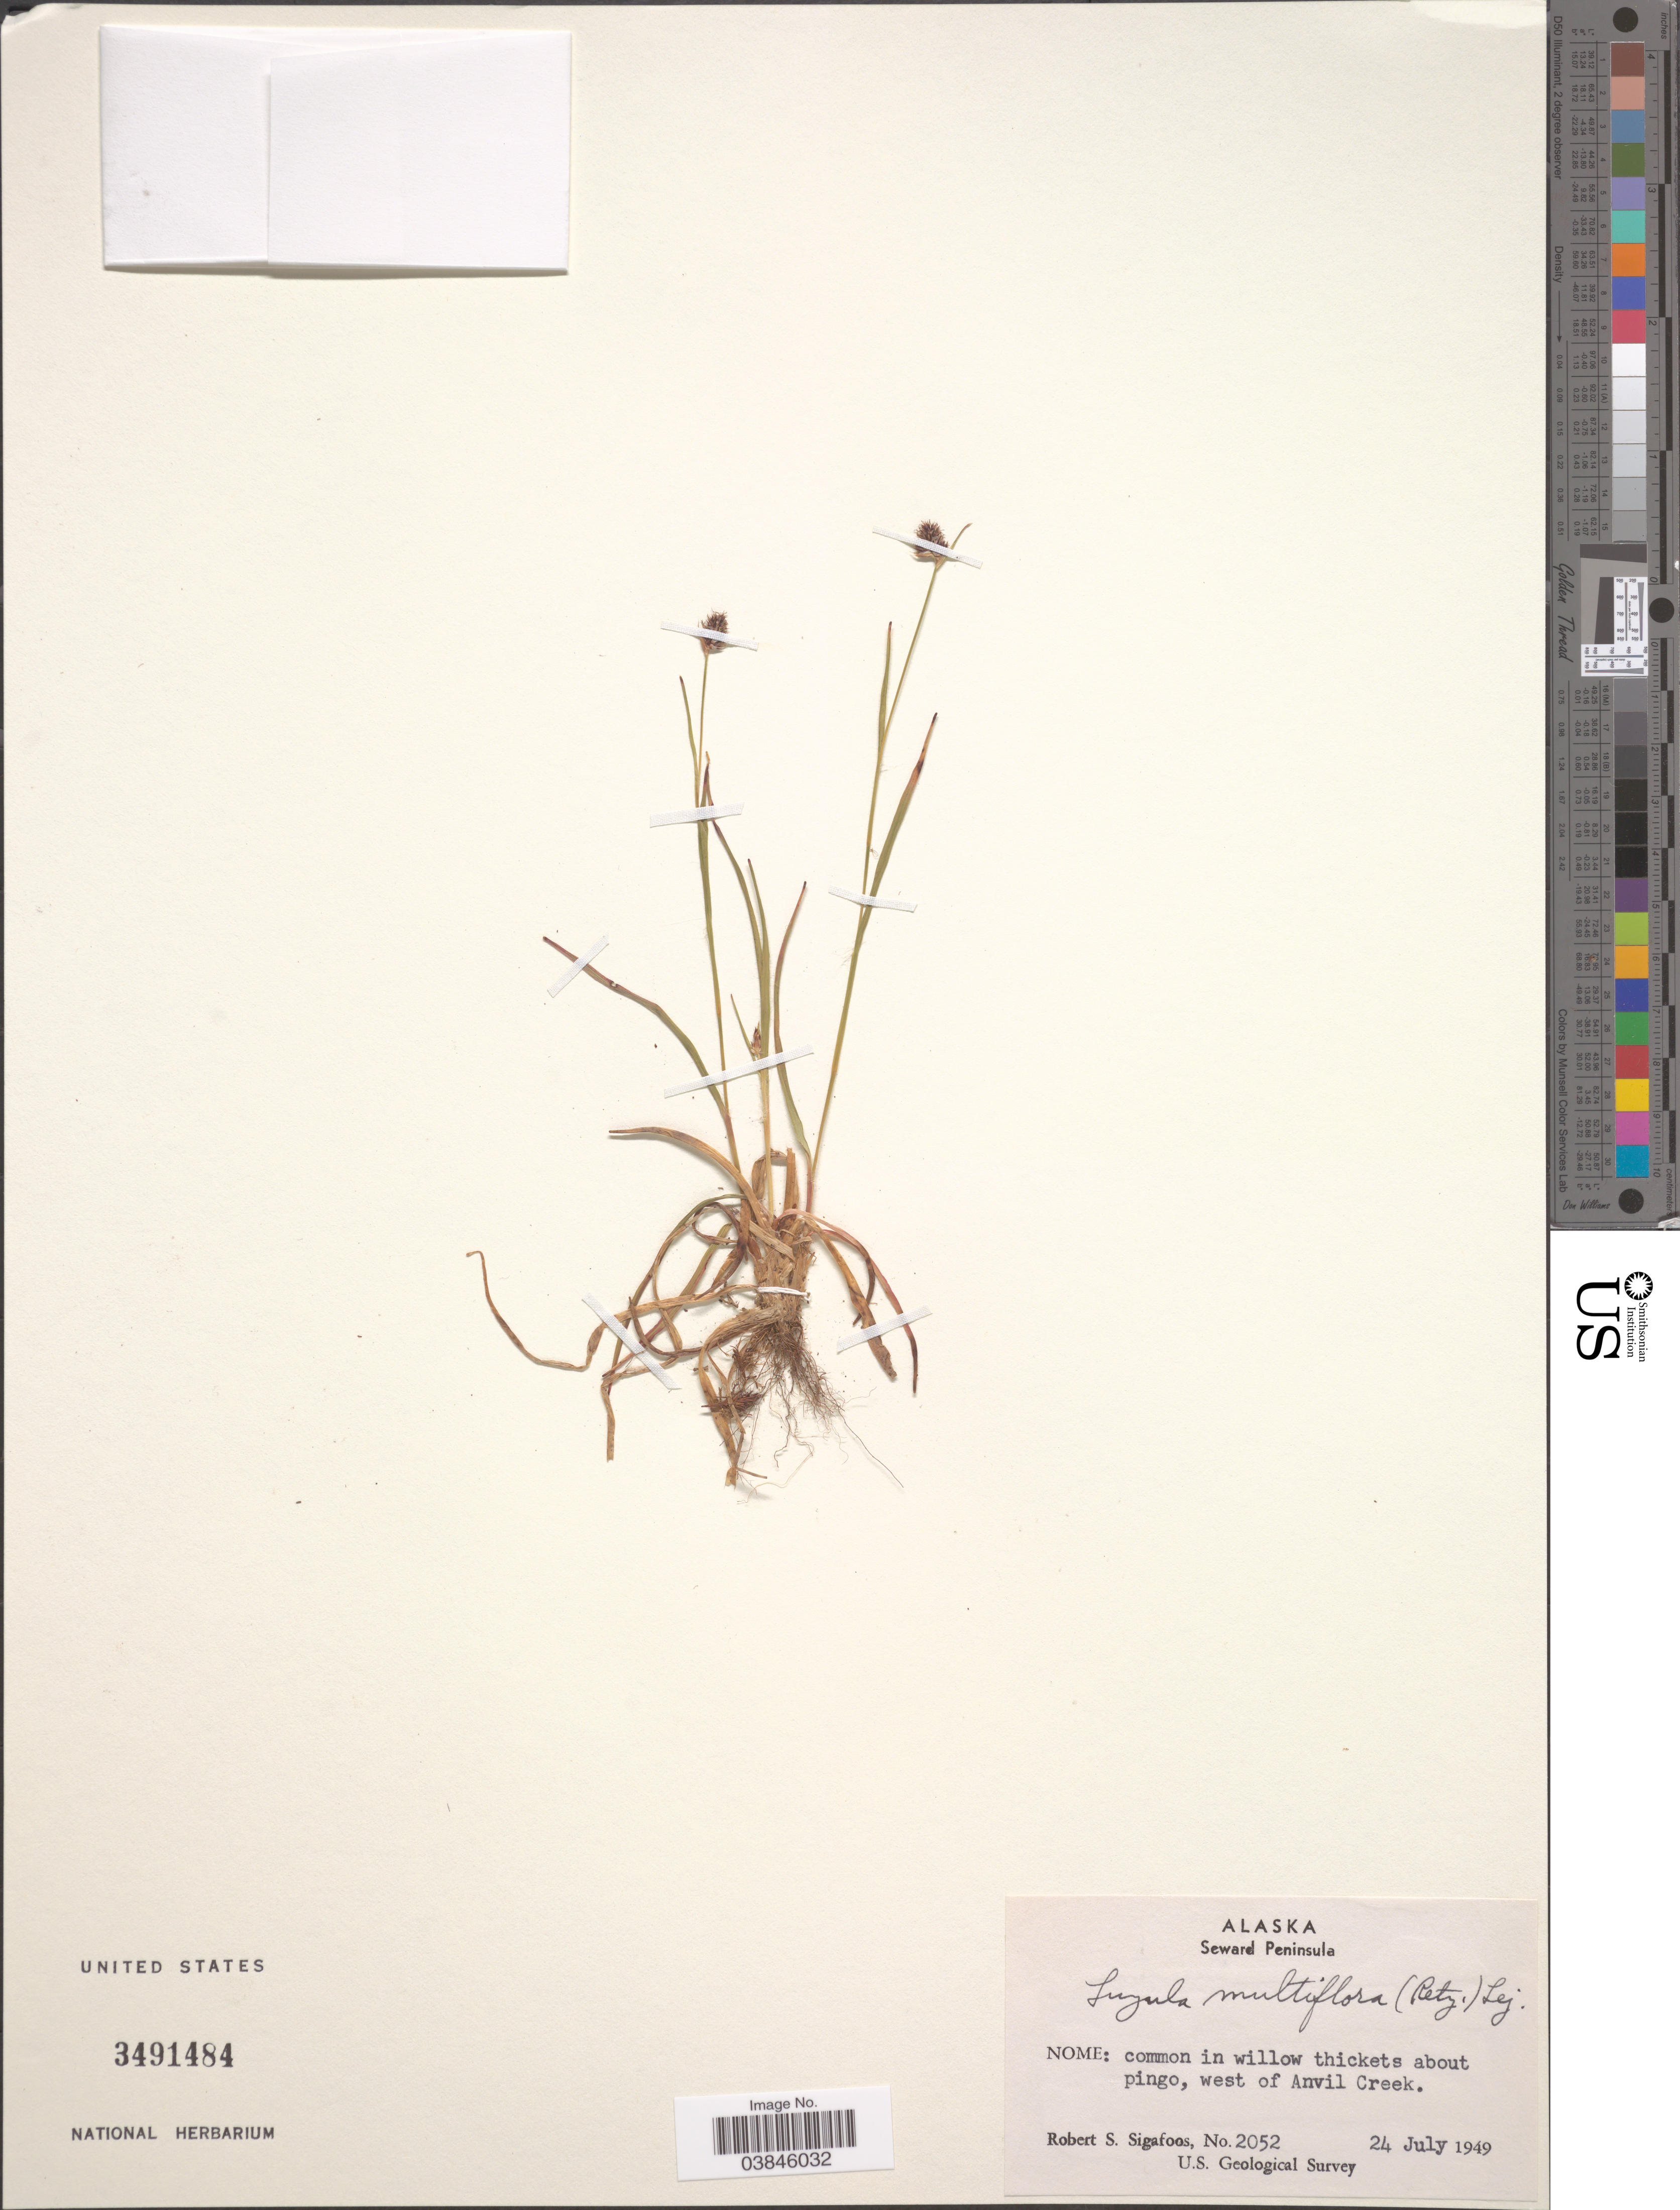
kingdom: Plantae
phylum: Tracheophyta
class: Liliopsida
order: Poales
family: Juncaceae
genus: Luzula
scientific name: Luzula multiflora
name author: (Ehrh.) Lej.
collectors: R. Sigafoos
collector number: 2052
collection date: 1949-07-24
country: United States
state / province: Alaska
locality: Seward Peninsula. Nome: common in willow thickets about pingo, west of Anvil Creek.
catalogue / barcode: US 3491484